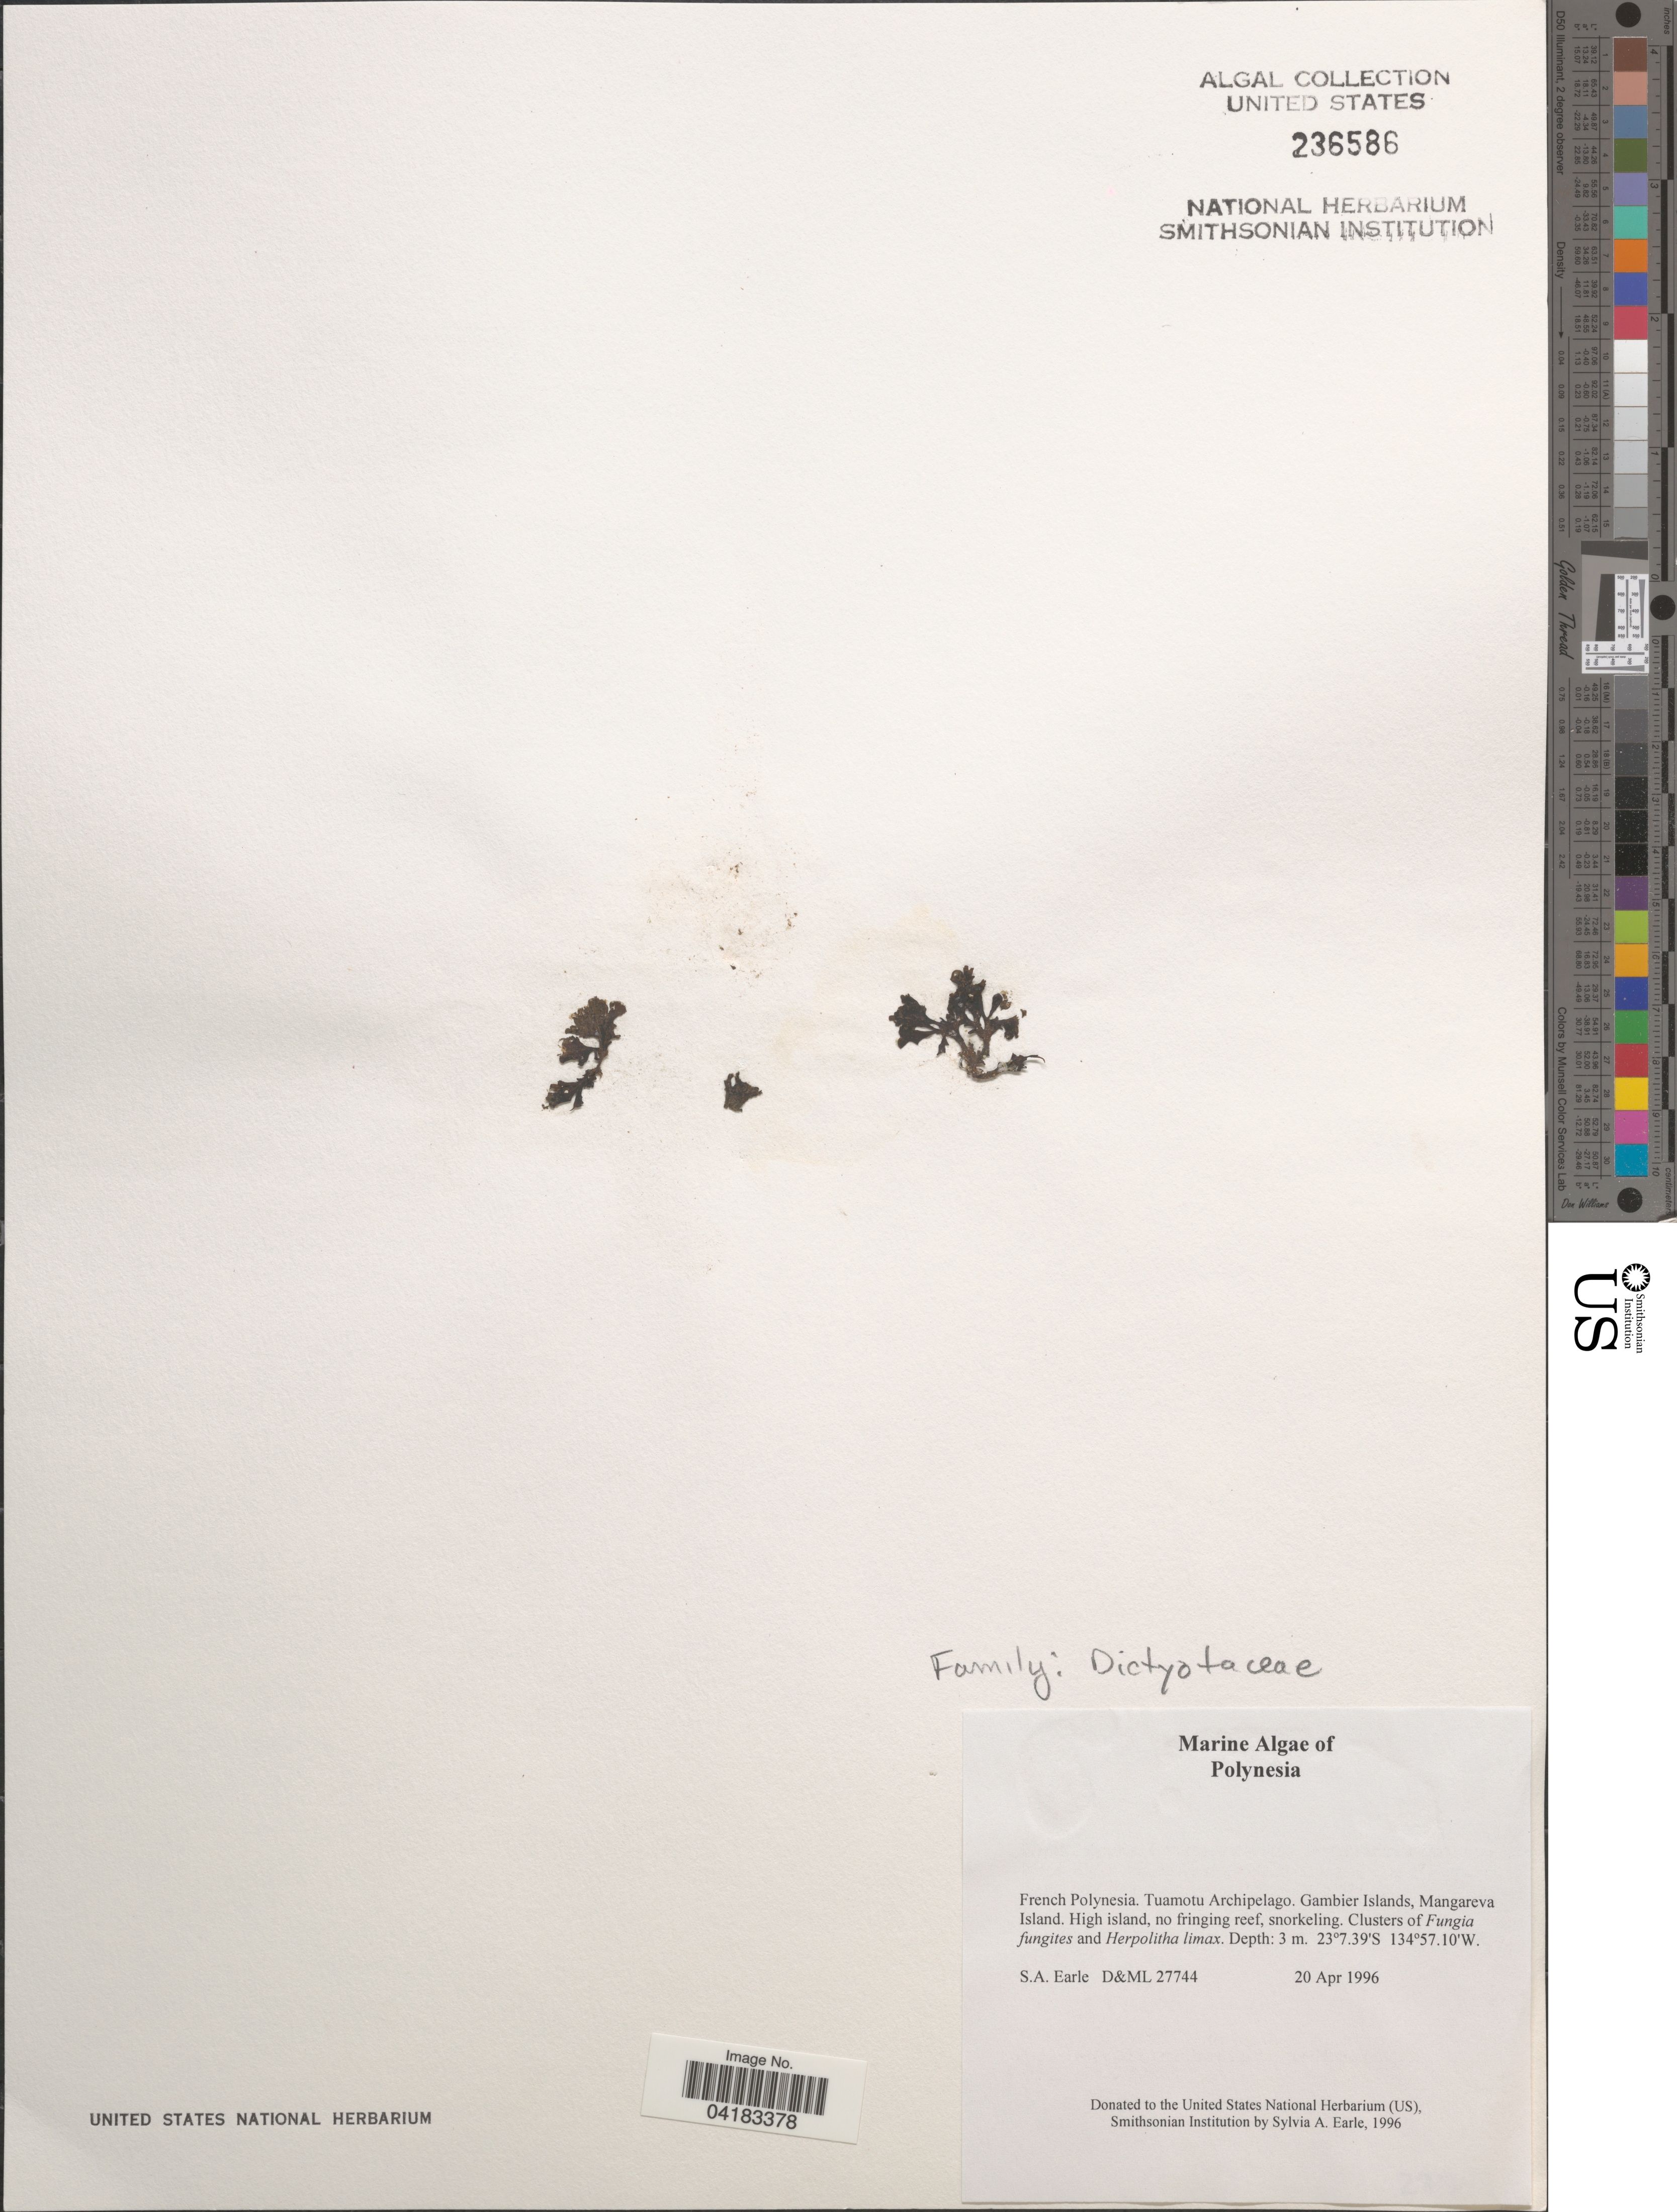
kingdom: Chromista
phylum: Ochrophyta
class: Phaeophyceae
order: Dictyotales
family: Dictyotaceae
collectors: S. A. Earle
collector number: D&ML27744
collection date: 1996-04-20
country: French Polynesia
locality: Polynesia. Tuamotu Archipelago. Gambier Islands, Mangareva Island.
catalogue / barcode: US 236586